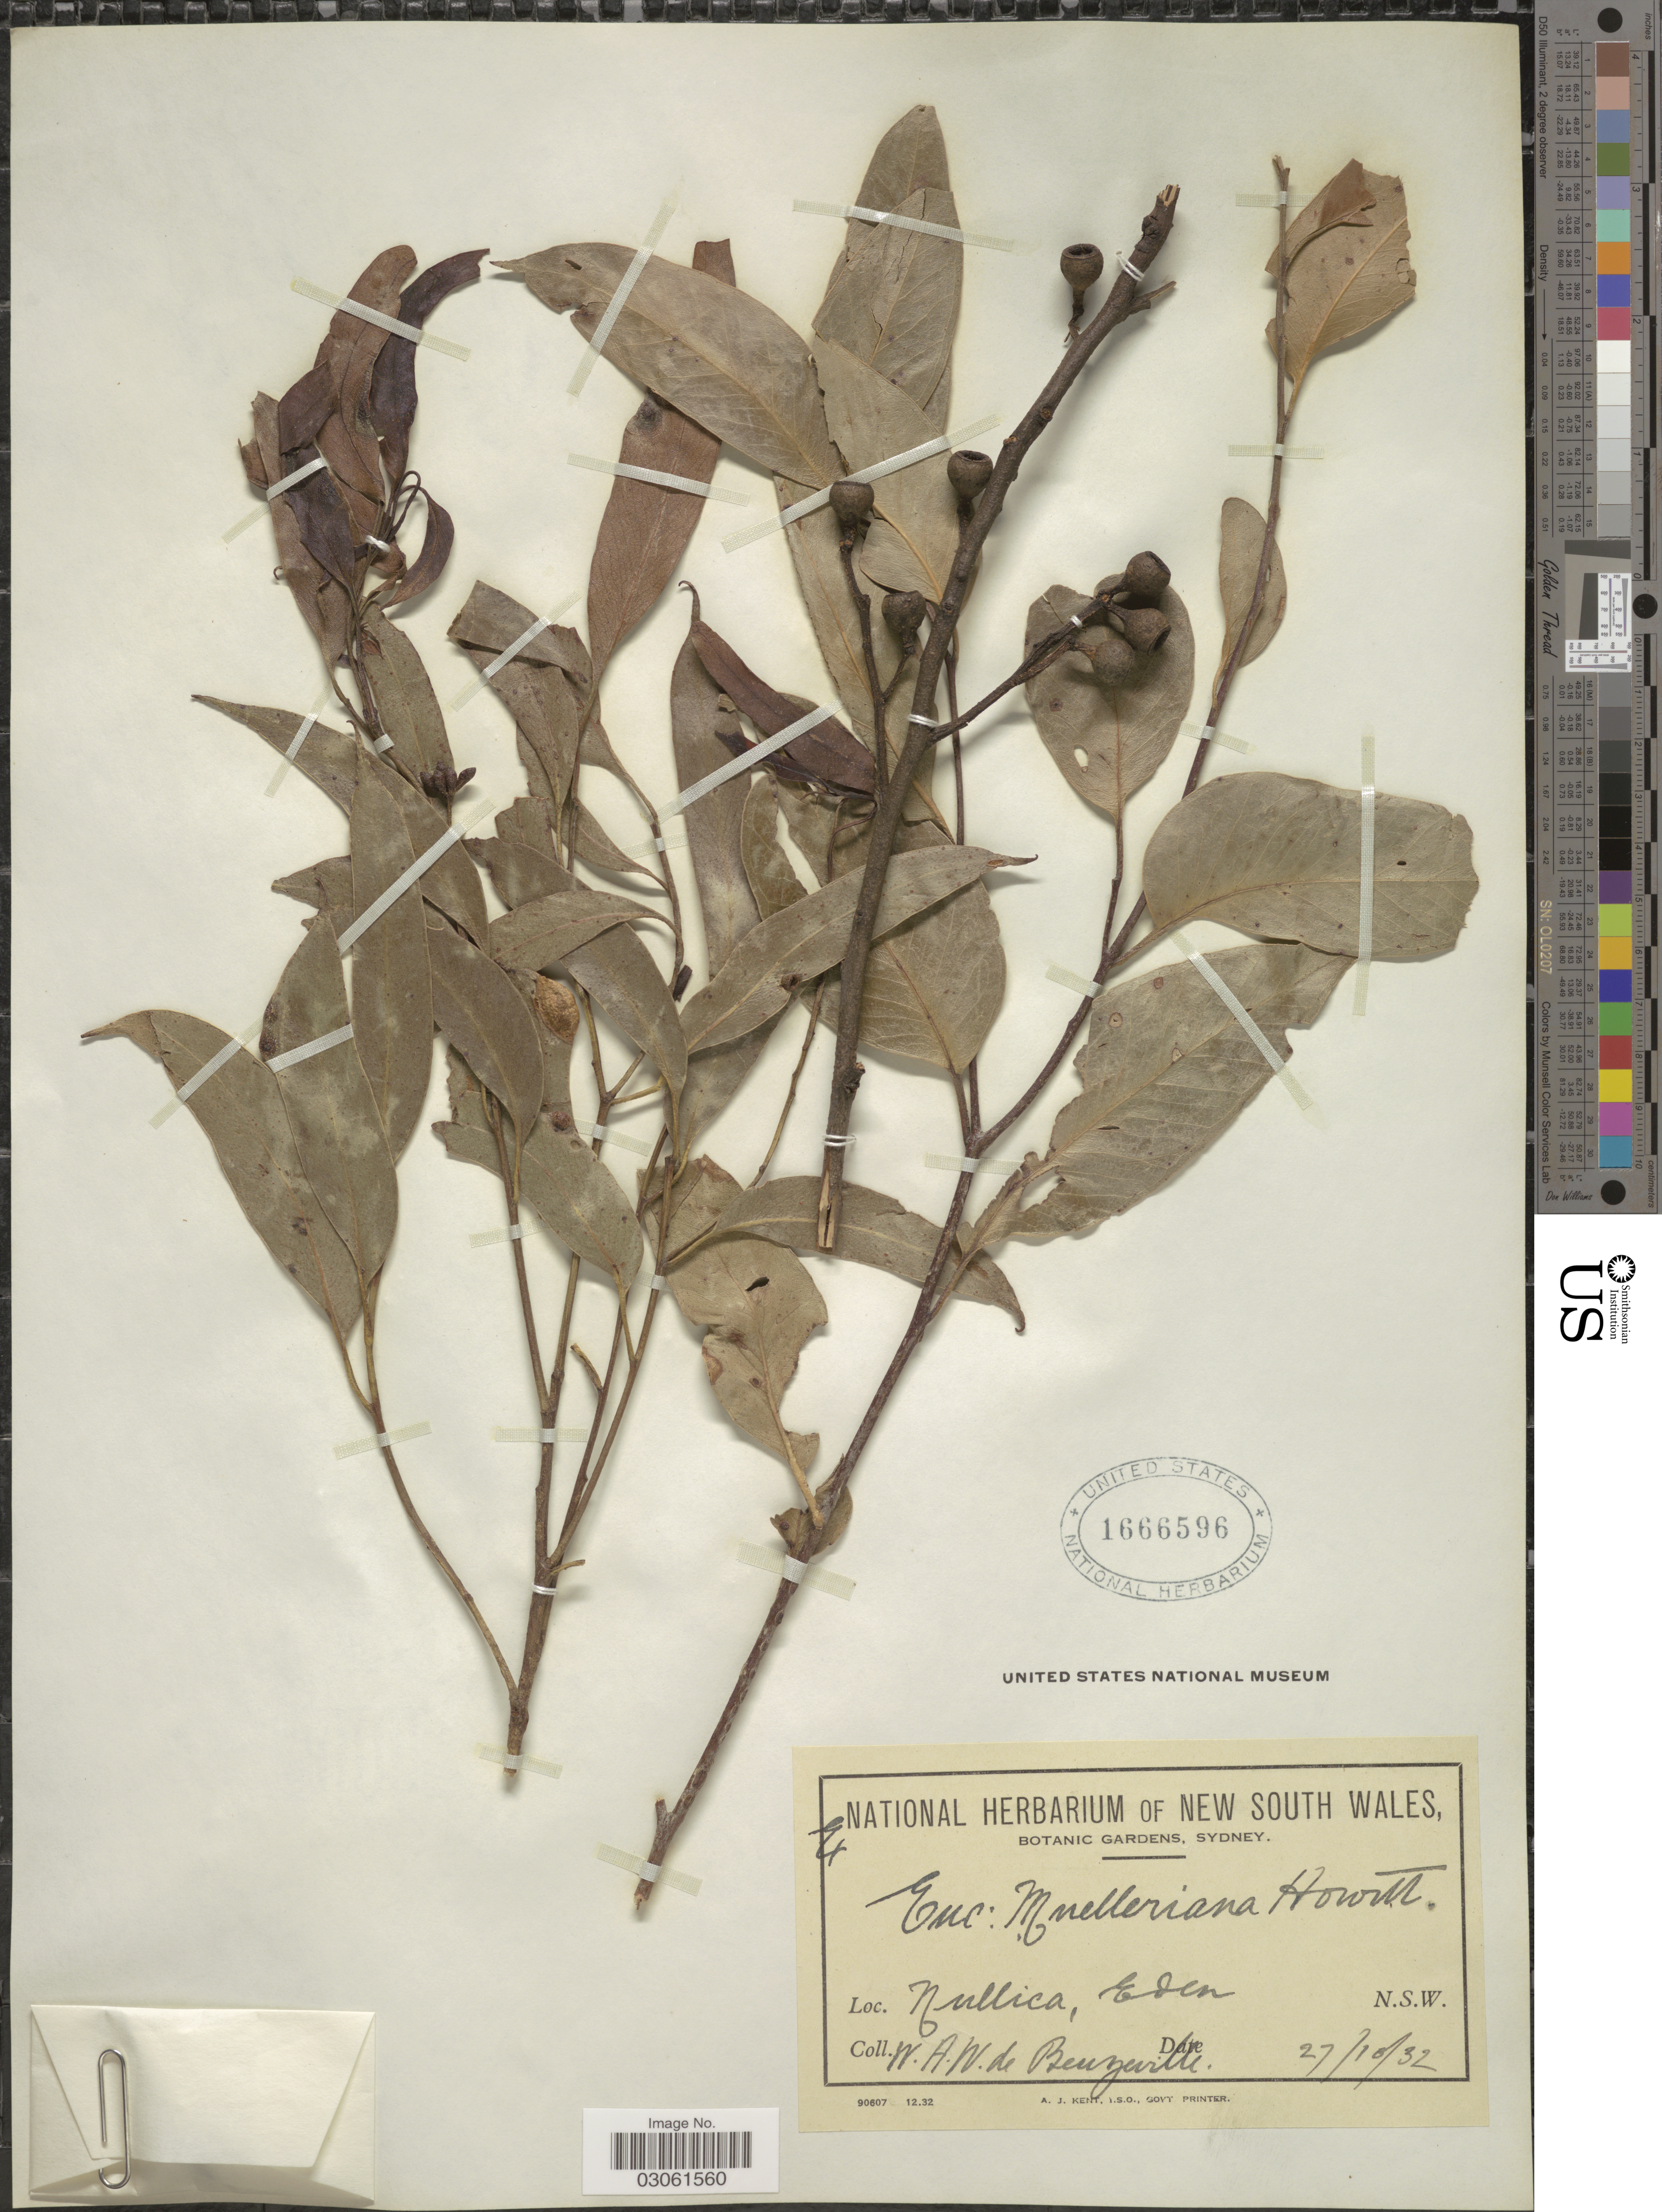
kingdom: Plantae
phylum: Tracheophyta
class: Magnoliopsida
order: Myrtales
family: Myrtaceae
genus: Eucalyptus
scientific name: Eucalyptus muelleriana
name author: A.w. Howitt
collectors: W. Beuzeville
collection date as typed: Transcribed d/m/y: 27/10/32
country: Australia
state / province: New South Wales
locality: Nullica, Eden. N. S. W.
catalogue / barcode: US 1666596